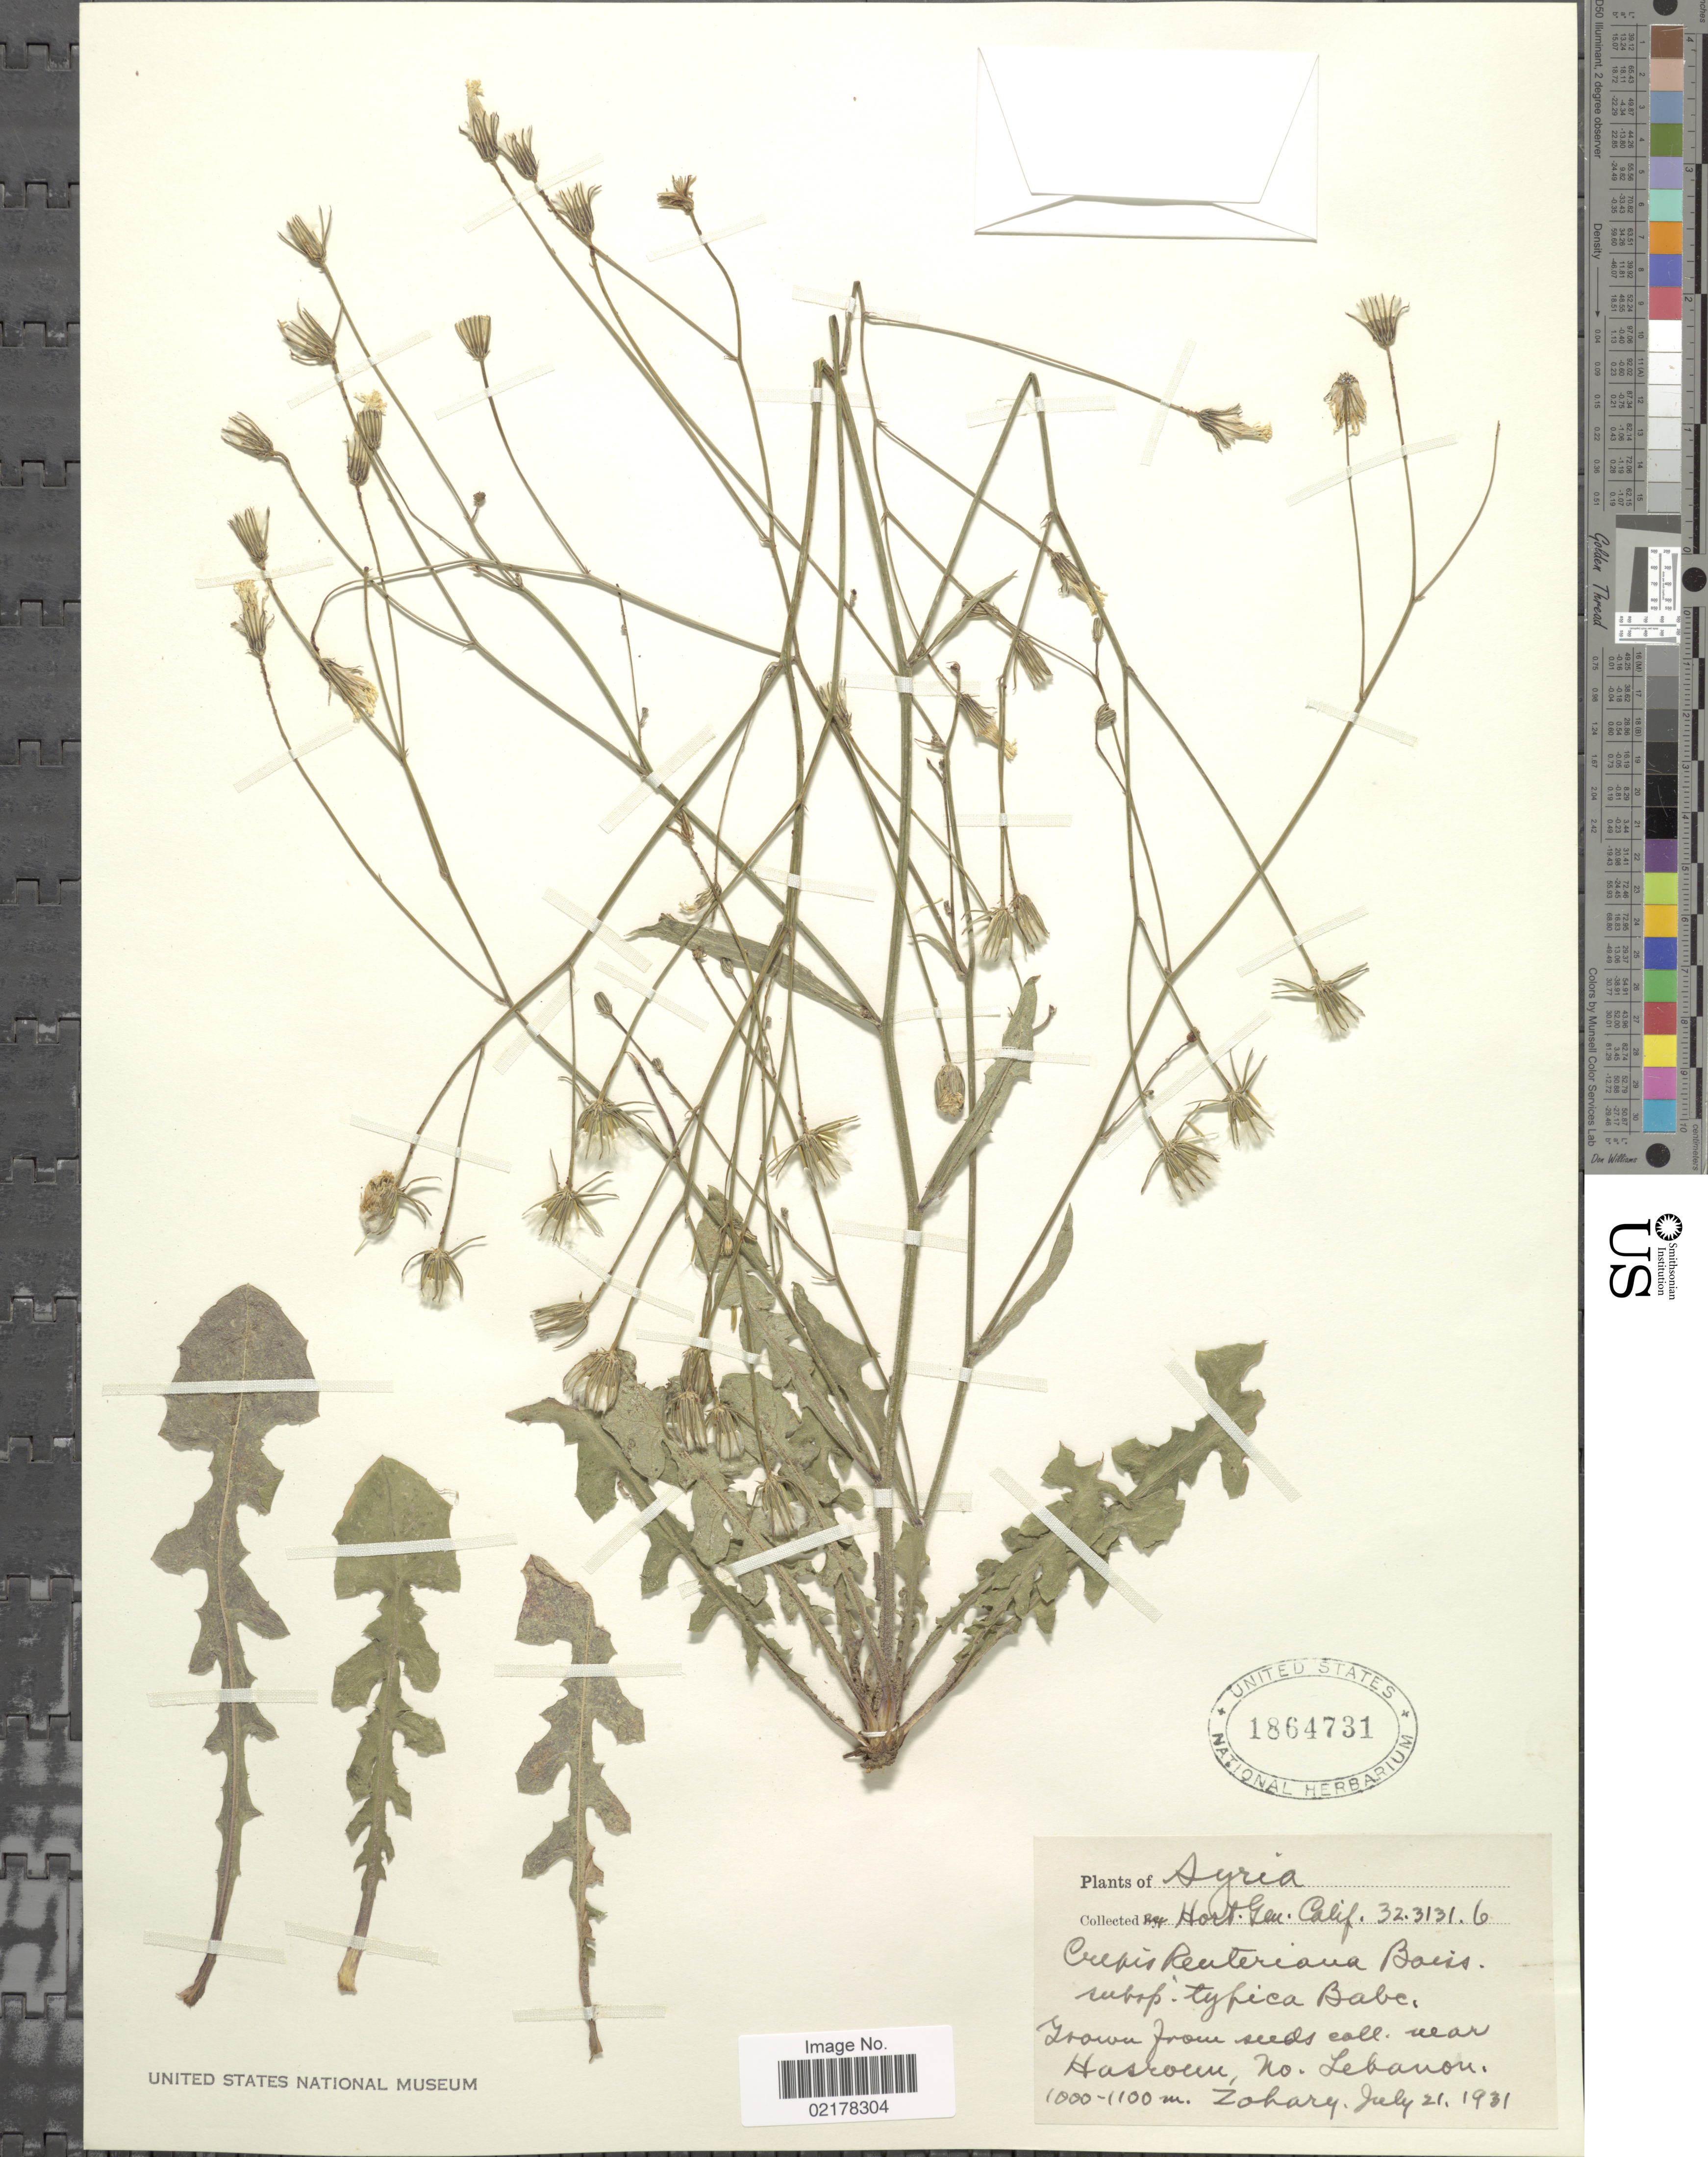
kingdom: Plantae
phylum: Tracheophyta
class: Magnoliopsida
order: Asterales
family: Asteraceae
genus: Crepis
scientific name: Crepis reuteriana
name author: Boiss. & Heldr.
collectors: Zohary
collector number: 32.3131.6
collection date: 1931-07-21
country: Syria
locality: Near Hasroun, no. Lebanon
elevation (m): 1000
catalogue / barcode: US 1864731